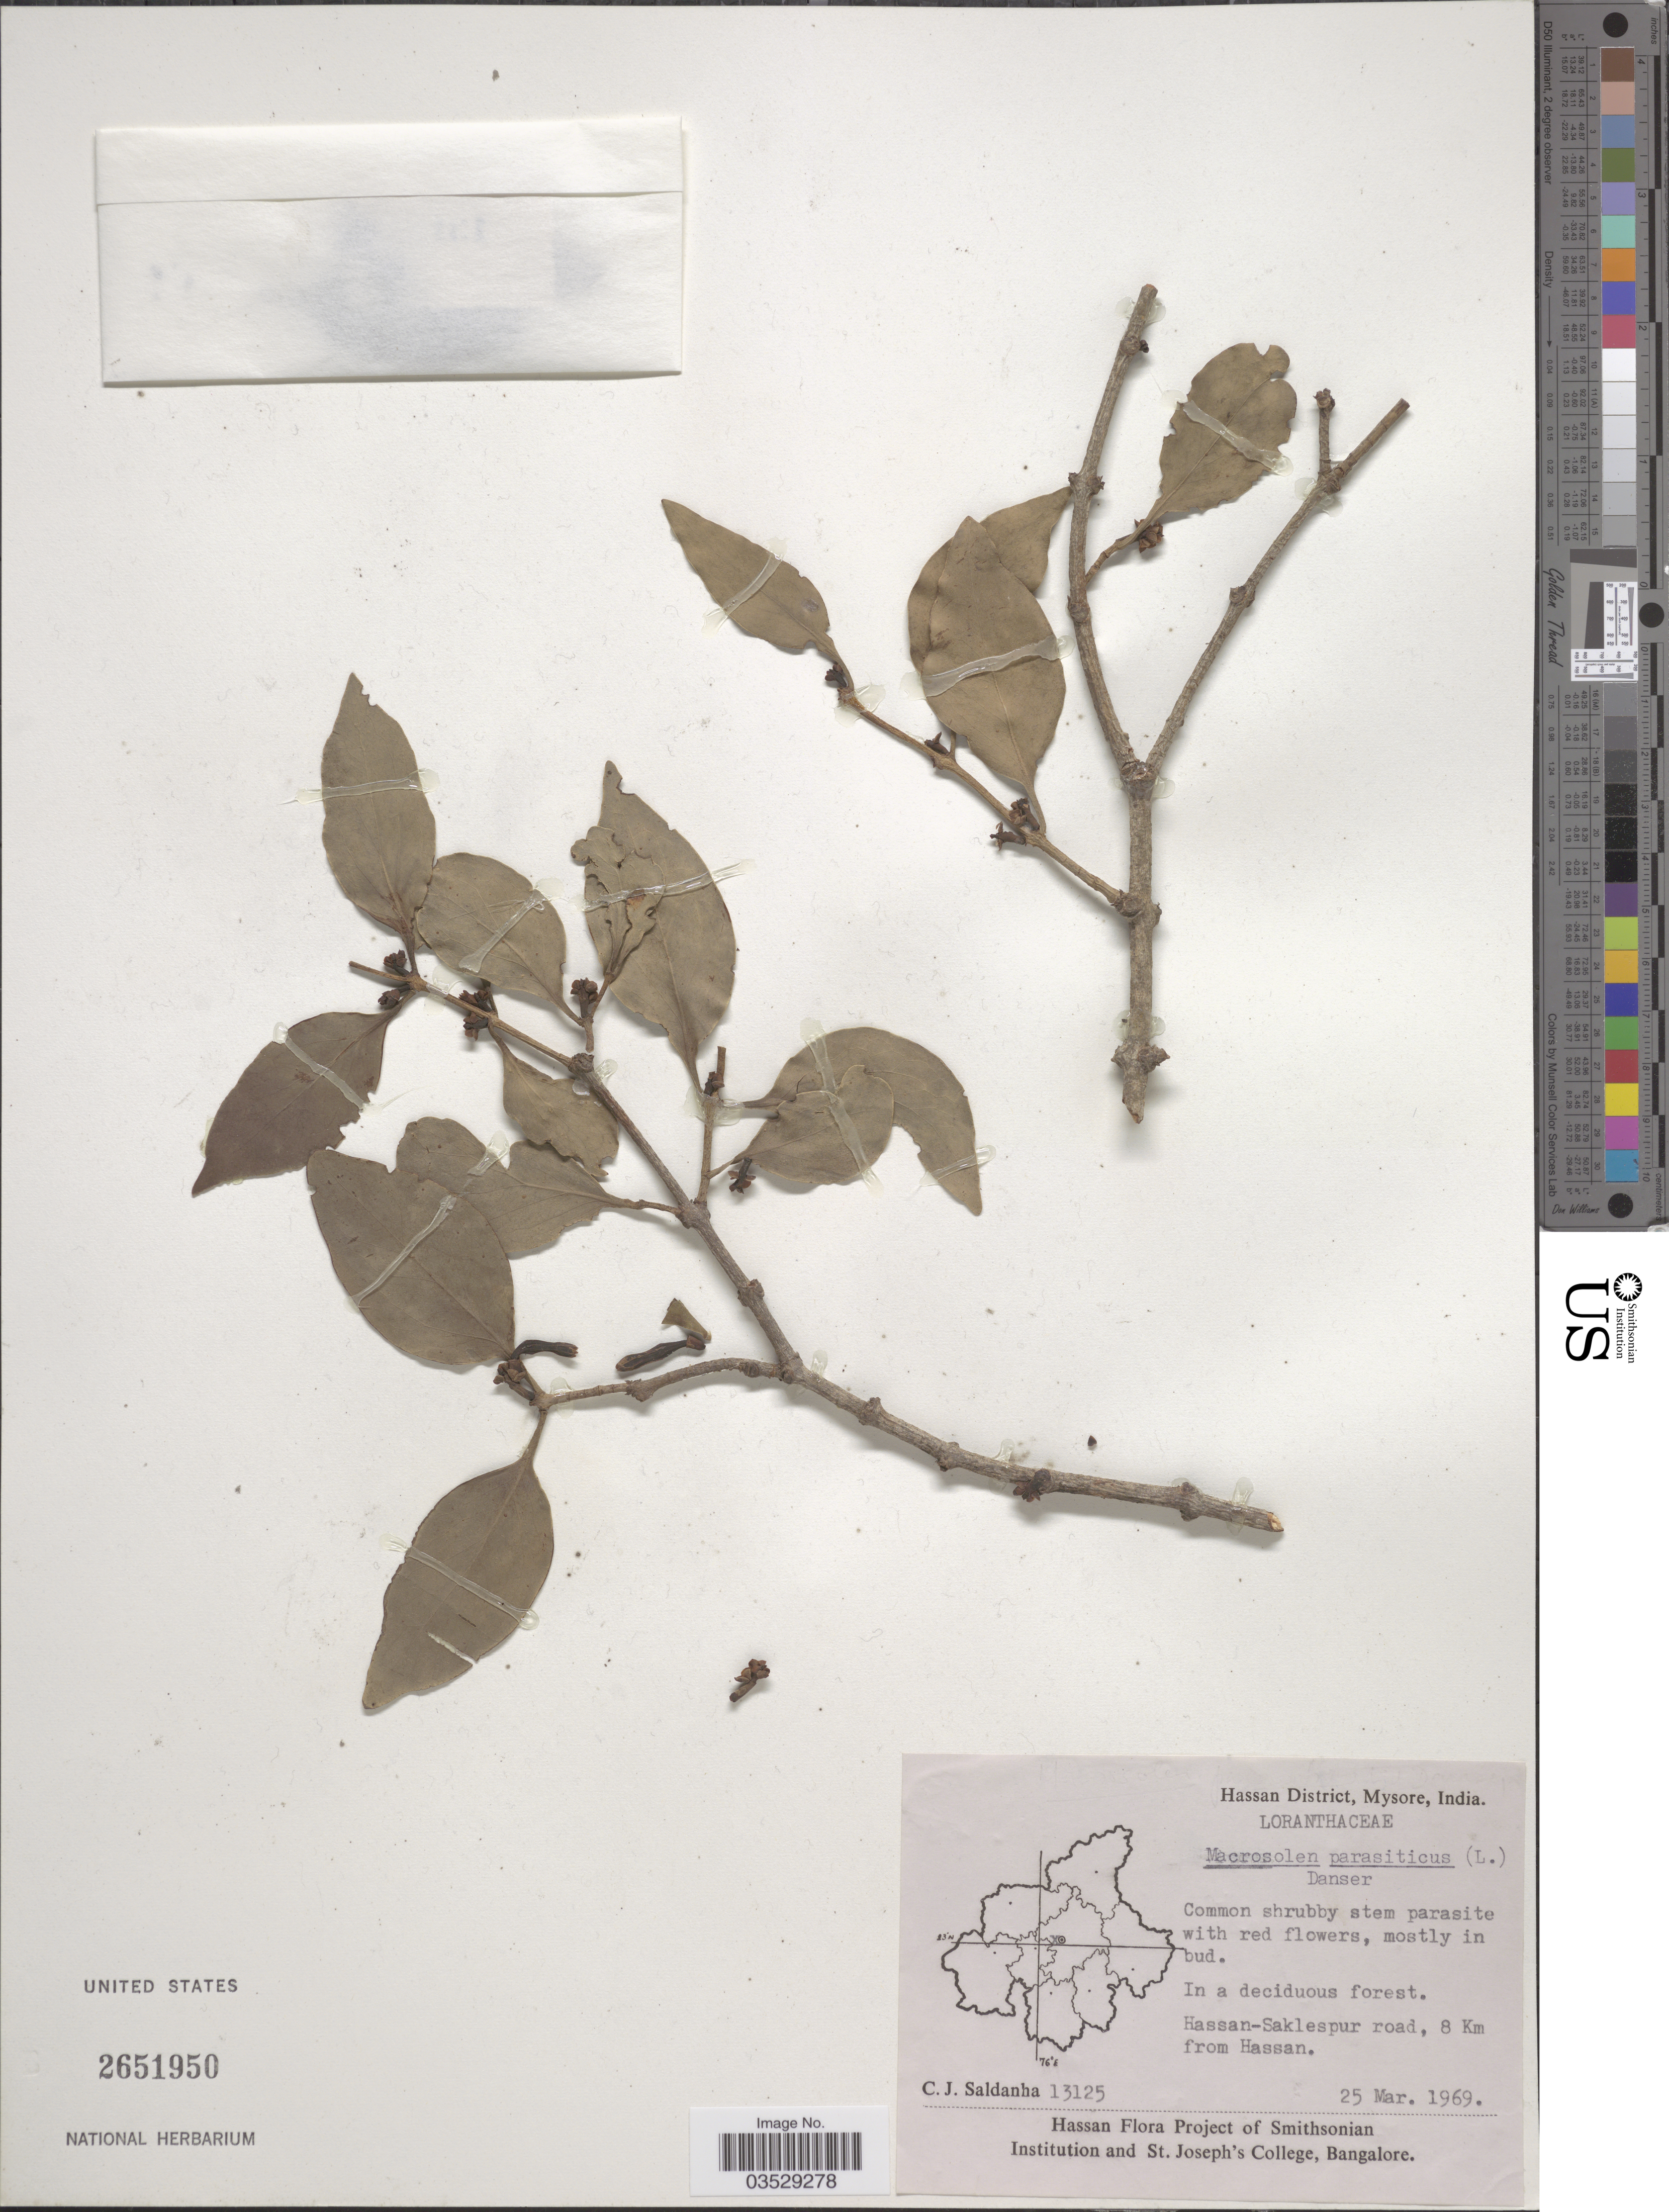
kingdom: Plantae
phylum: Tracheophyta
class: Magnoliopsida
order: Santalales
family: Loranthaceae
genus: Macrosolen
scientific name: Macrosolen parasiticus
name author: (L.) Danser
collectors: C. J. Saldanha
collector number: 13125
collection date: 1969-03-25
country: India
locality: Hassan District, Mysore. Hassan-Saklespur road, 8 Km from Hassan.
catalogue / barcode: US 2651950